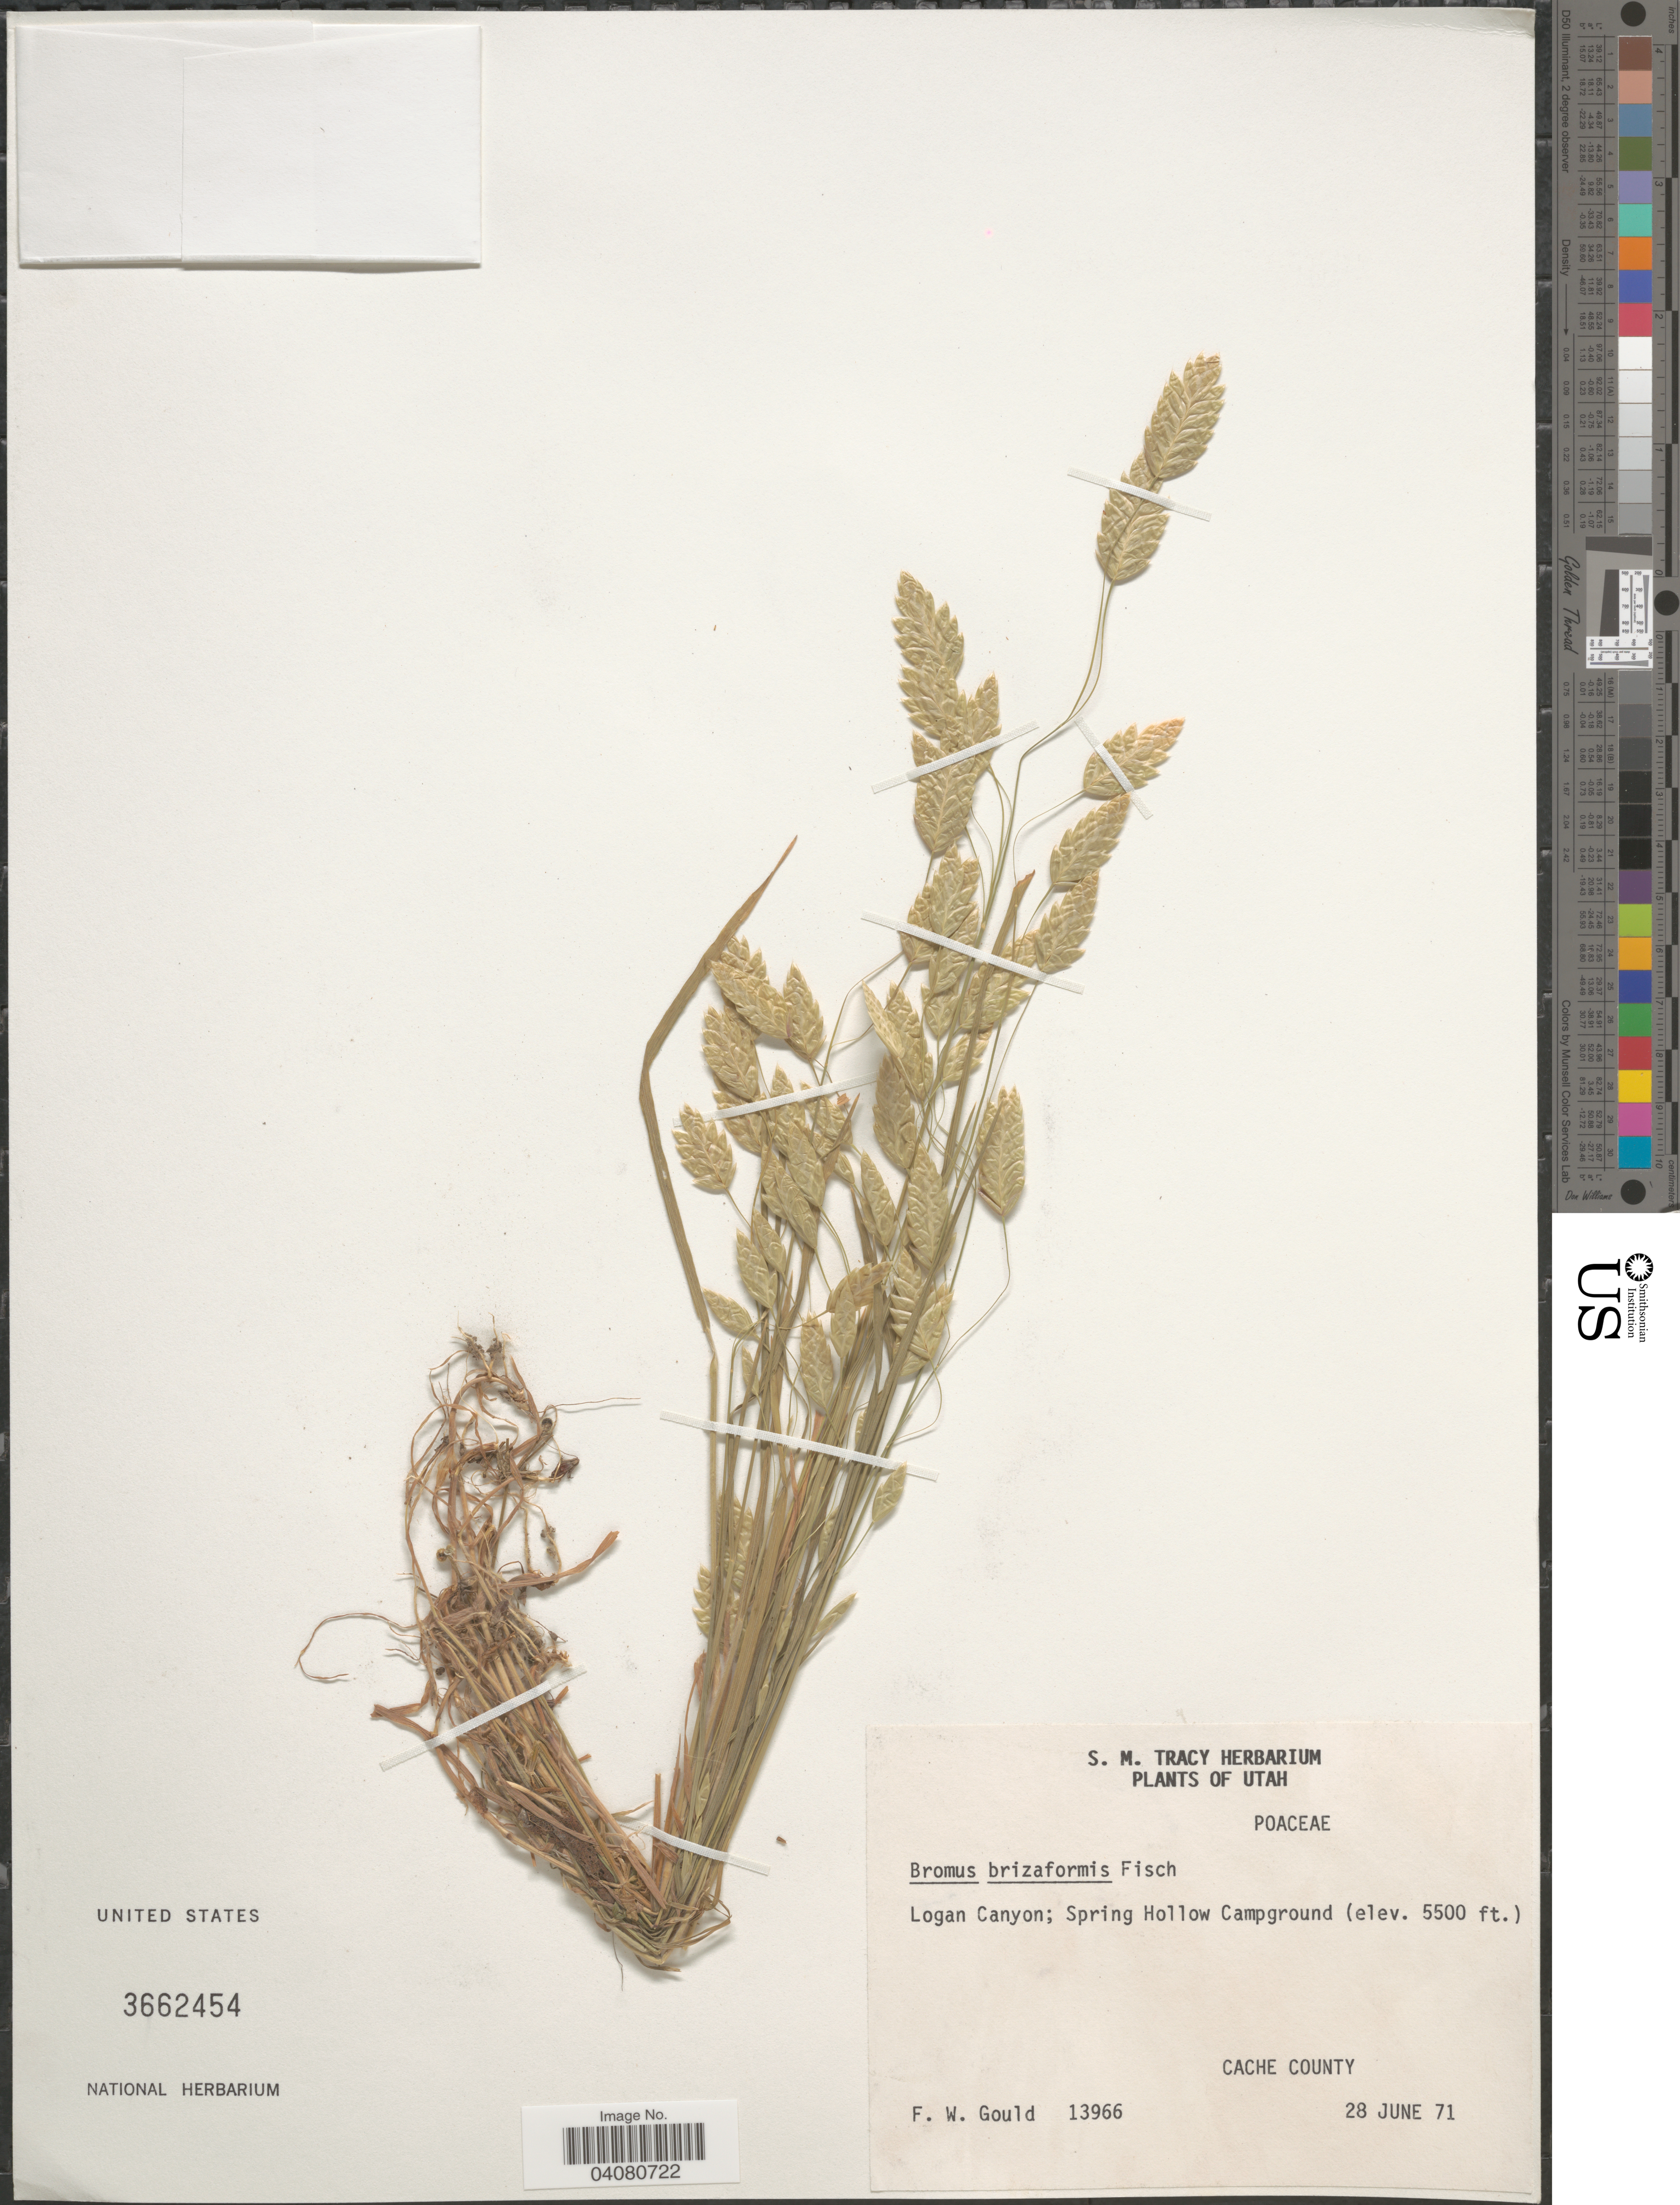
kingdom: Plantae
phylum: Tracheophyta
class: Liliopsida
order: Poales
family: Poaceae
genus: Bromus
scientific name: Bromus briziformis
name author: Fisch. & C.A. Mey.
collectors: F. W. Gould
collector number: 13966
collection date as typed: Transcribed d/m/y: 28/6/71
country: United States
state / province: Utah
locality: Logan Canyon; Spring Hollow Campground. Cache County.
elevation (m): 1676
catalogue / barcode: US 3662454